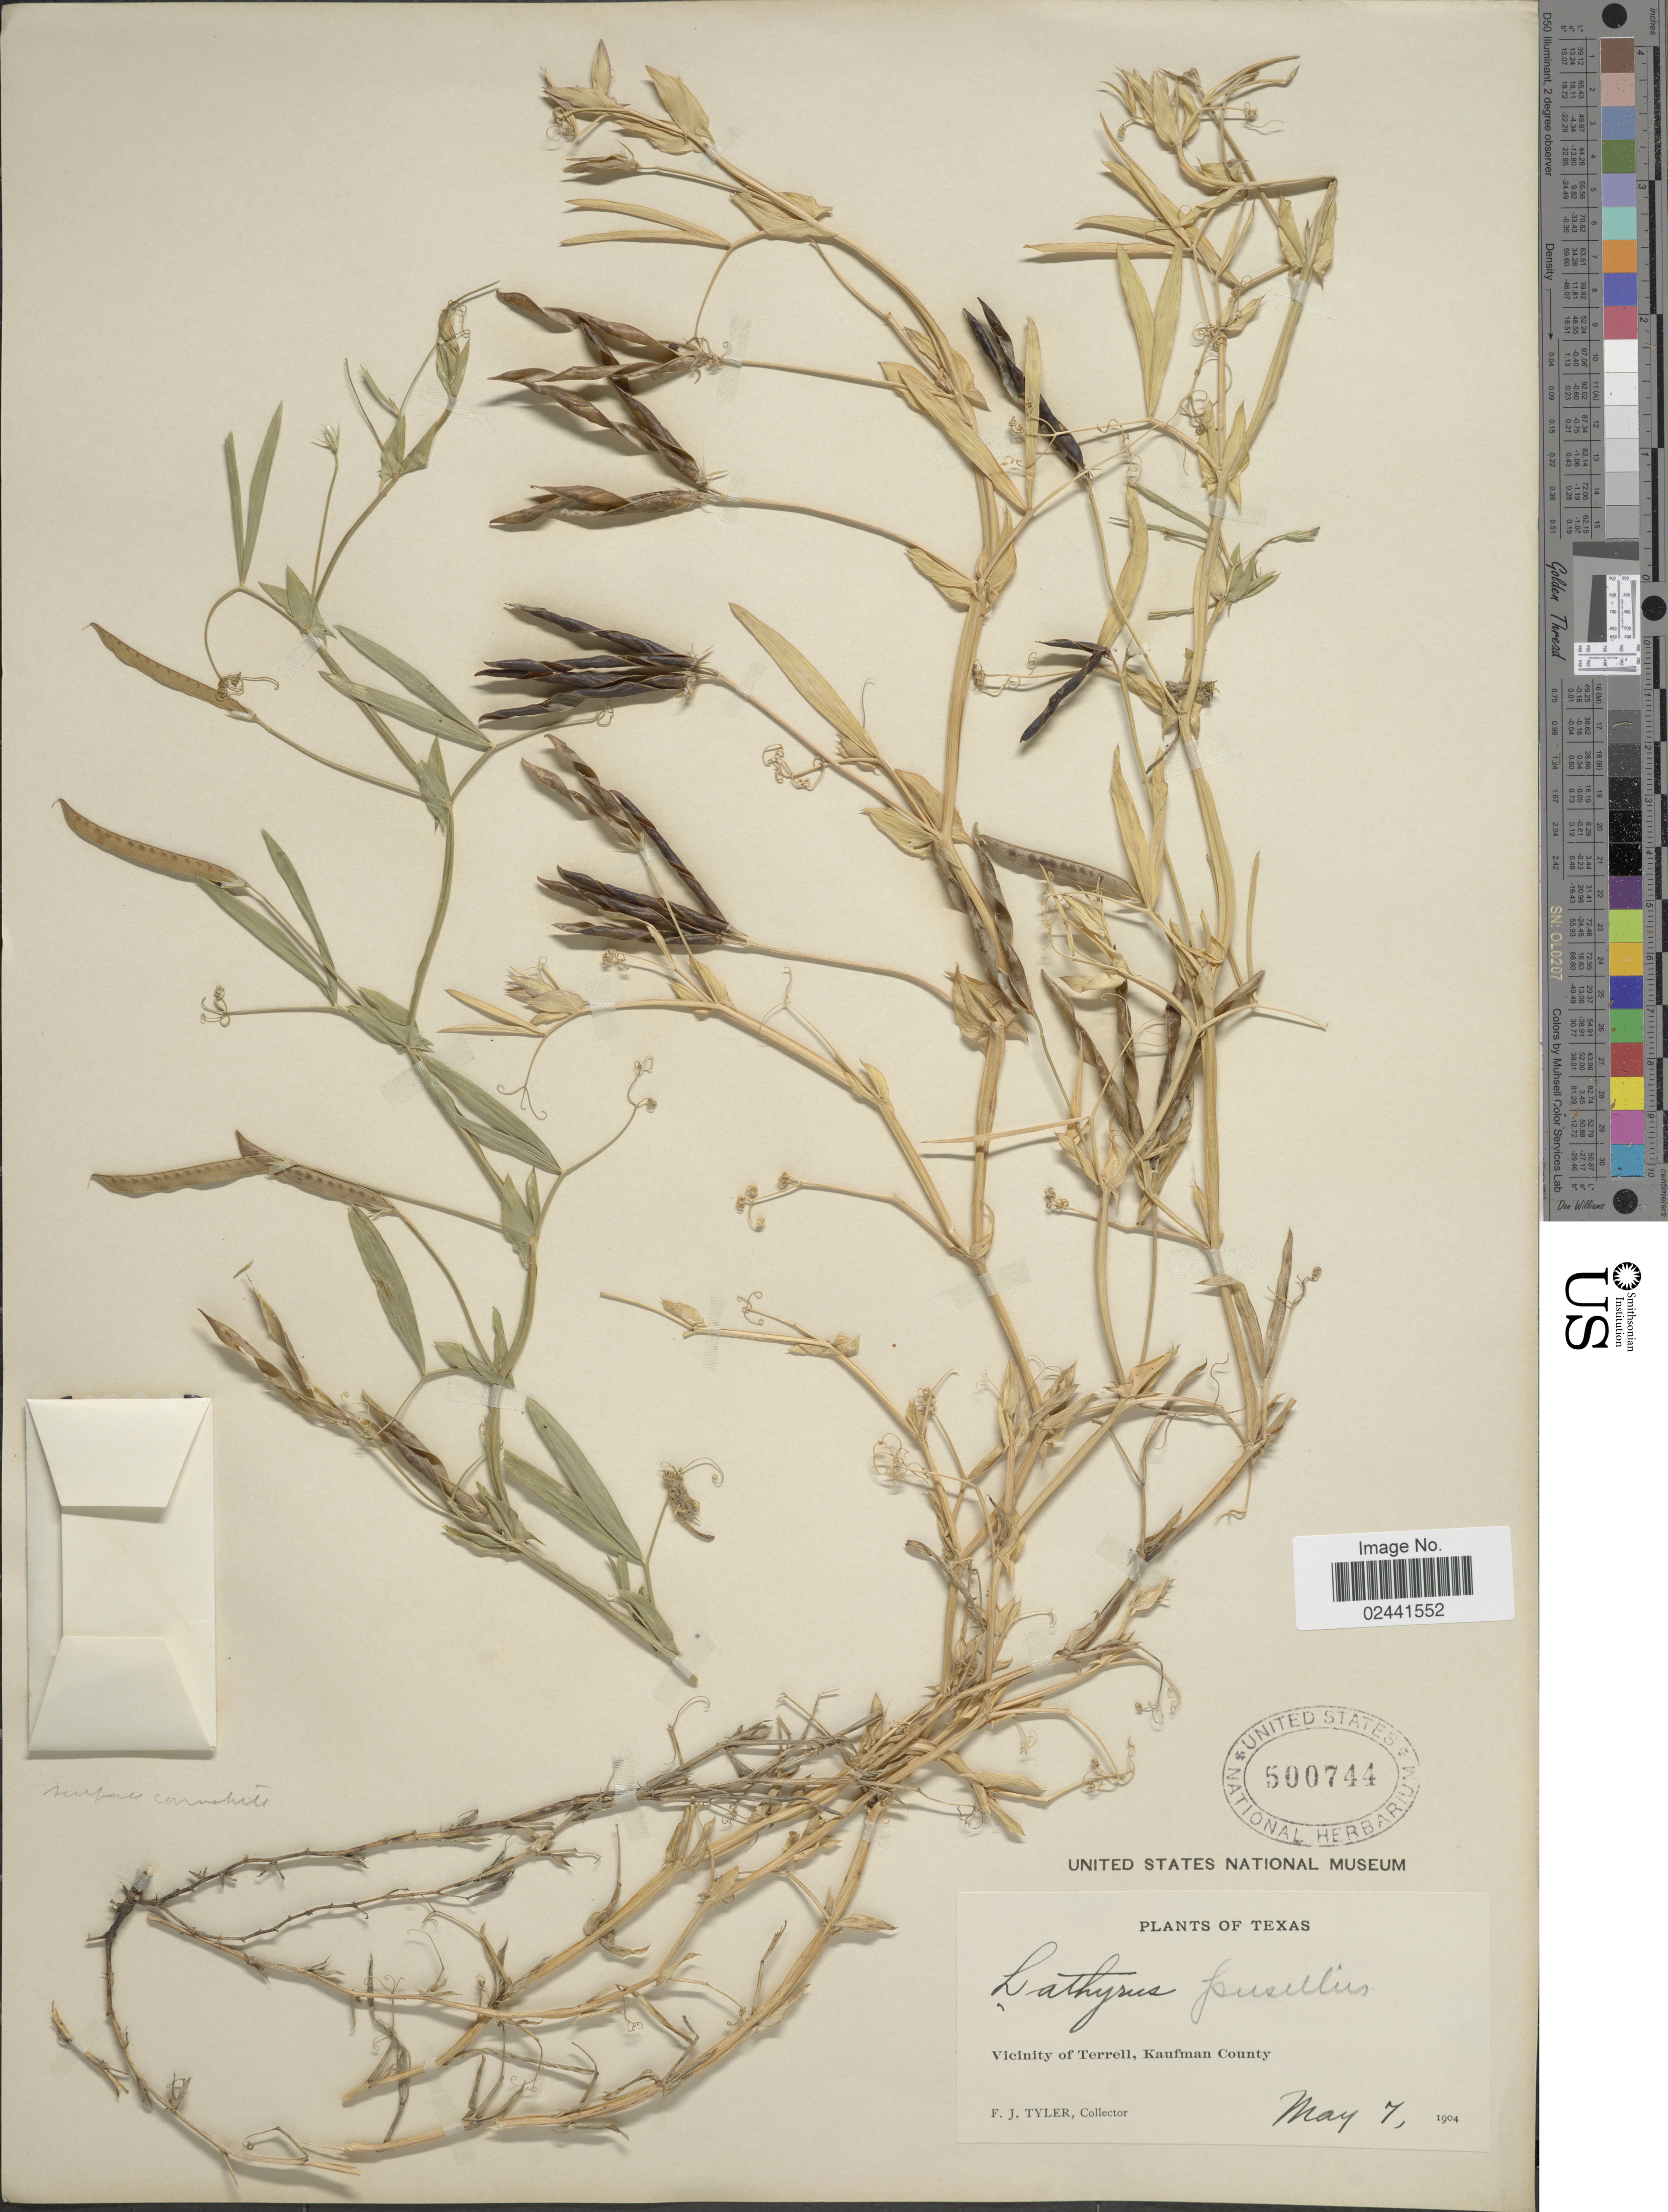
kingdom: Plantae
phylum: Tracheophyta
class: Magnoliopsida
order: Fabales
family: Fabaceae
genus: Lathyrus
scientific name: Lathyrus pusillus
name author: Elliott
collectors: F. Tyler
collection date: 1904-05-07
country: United States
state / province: Texas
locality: Vicinity of Terrell, Kaufman County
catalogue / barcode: US 500744